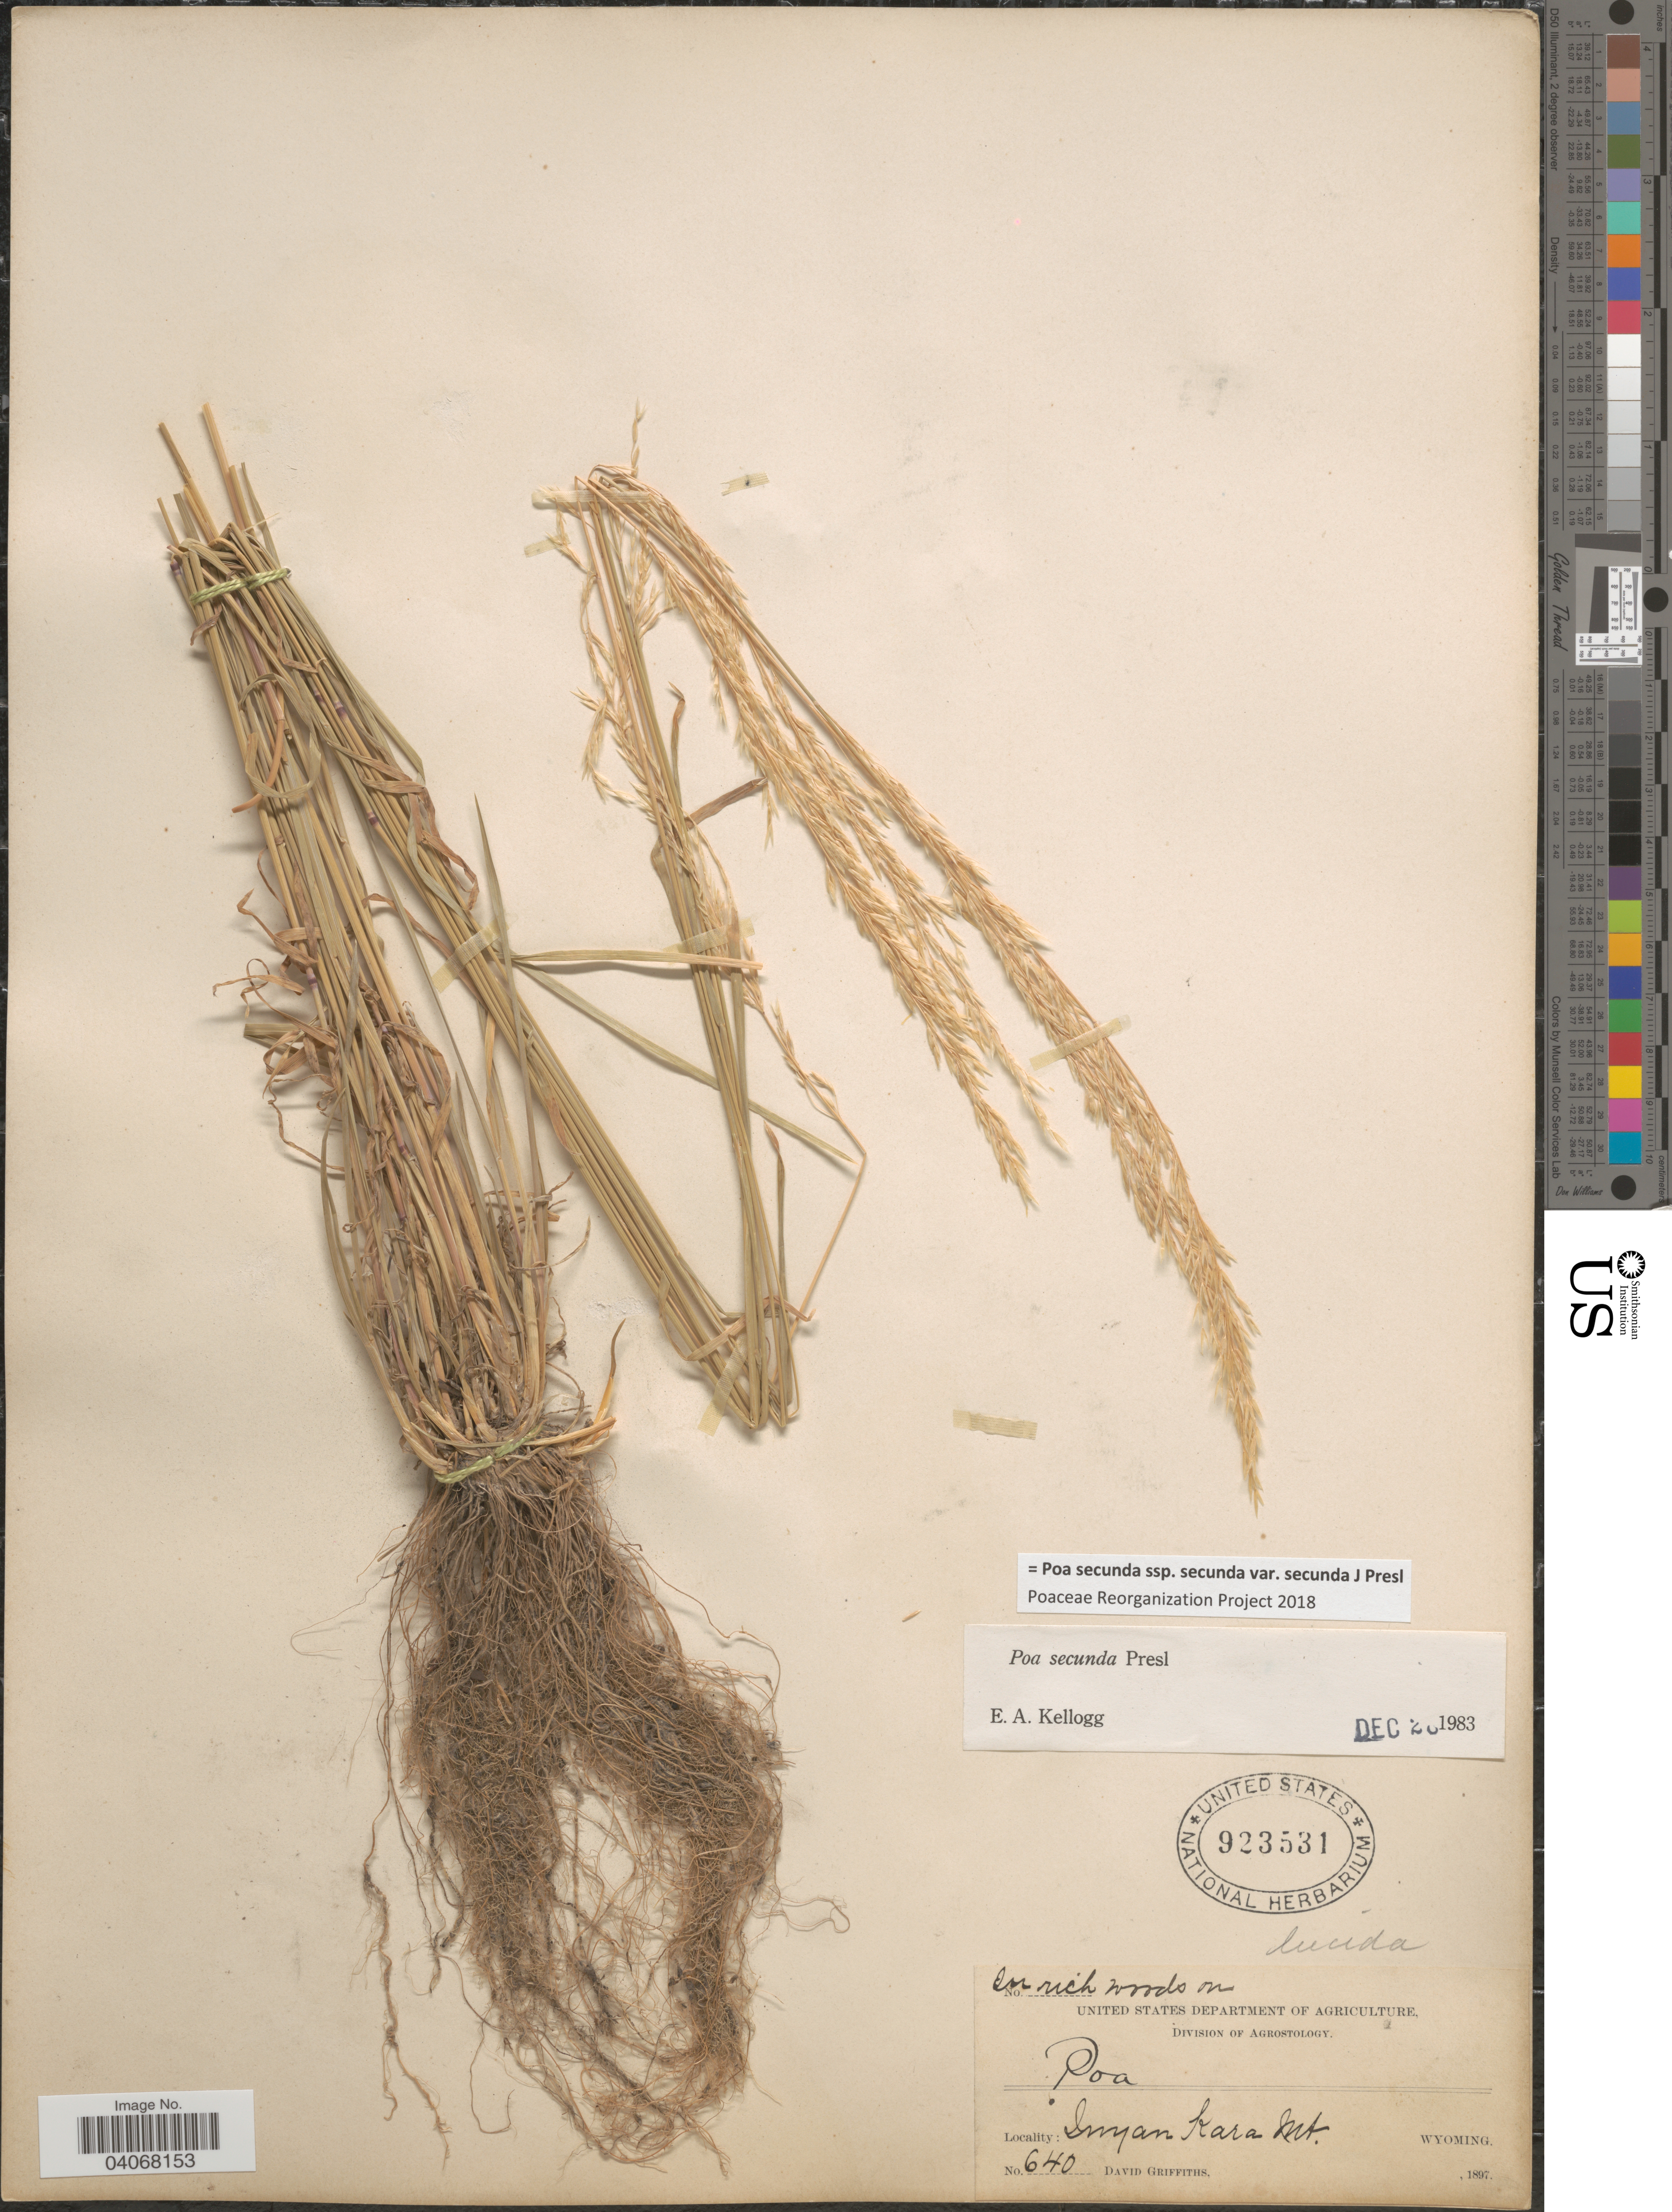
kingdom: Plantae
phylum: Tracheophyta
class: Liliopsida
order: Poales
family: Poaceae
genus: Poa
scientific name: Poa secunda subsp. secunda var. secunda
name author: J. Presl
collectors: D. Griffiths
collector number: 640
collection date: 1897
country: United States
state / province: Wyoming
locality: Inyan Kara Mt.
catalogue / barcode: US 923531